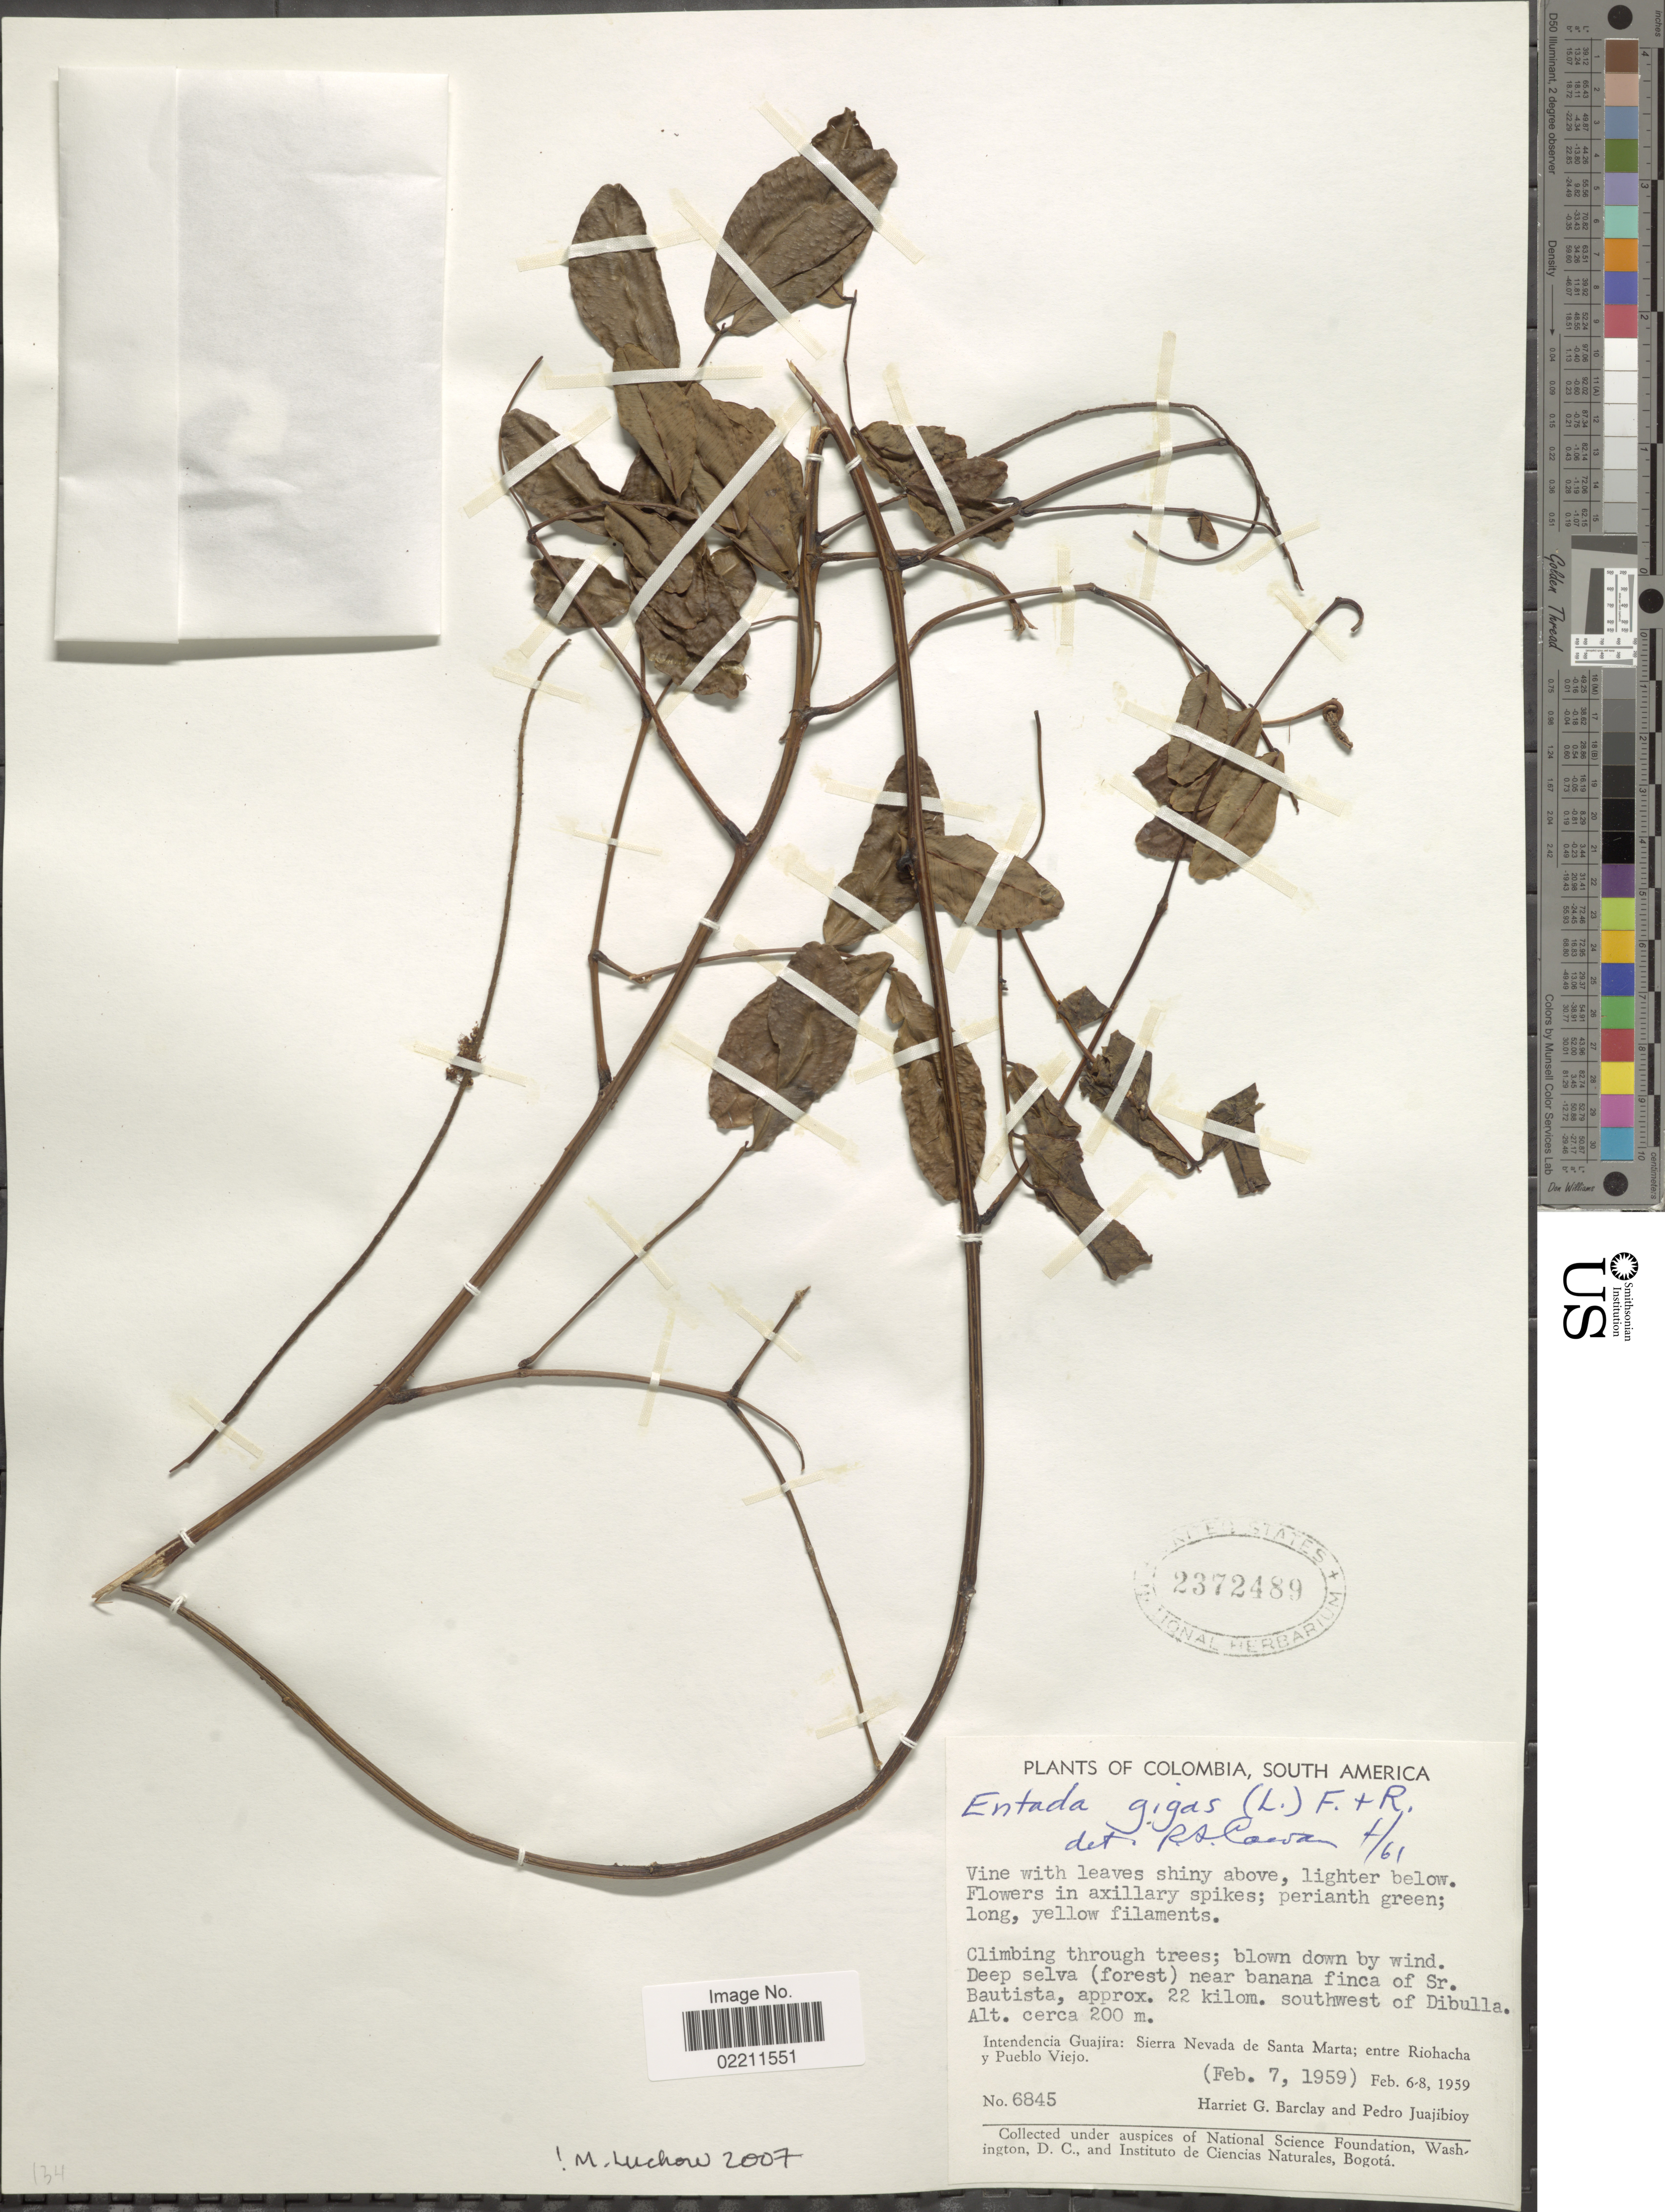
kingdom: Plantae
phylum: Tracheophyta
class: Magnoliopsida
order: Fabales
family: Fabaceae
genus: Entada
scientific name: Entada gigas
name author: (L.) Fawc. & Rendle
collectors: H. G. Barclay & P. Juajibioy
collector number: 6845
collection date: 1959-02-07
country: Colombia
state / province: La Guajira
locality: Deep selva (forest) near banana finca of Sr. Bautista, approx. 22 kilom. southwestof Dibulla.Intendencia Guajira: Sierra Nevada de Santa Marta; entre Riohacha y Pueblo Viejo.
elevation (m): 200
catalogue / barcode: US 2372489